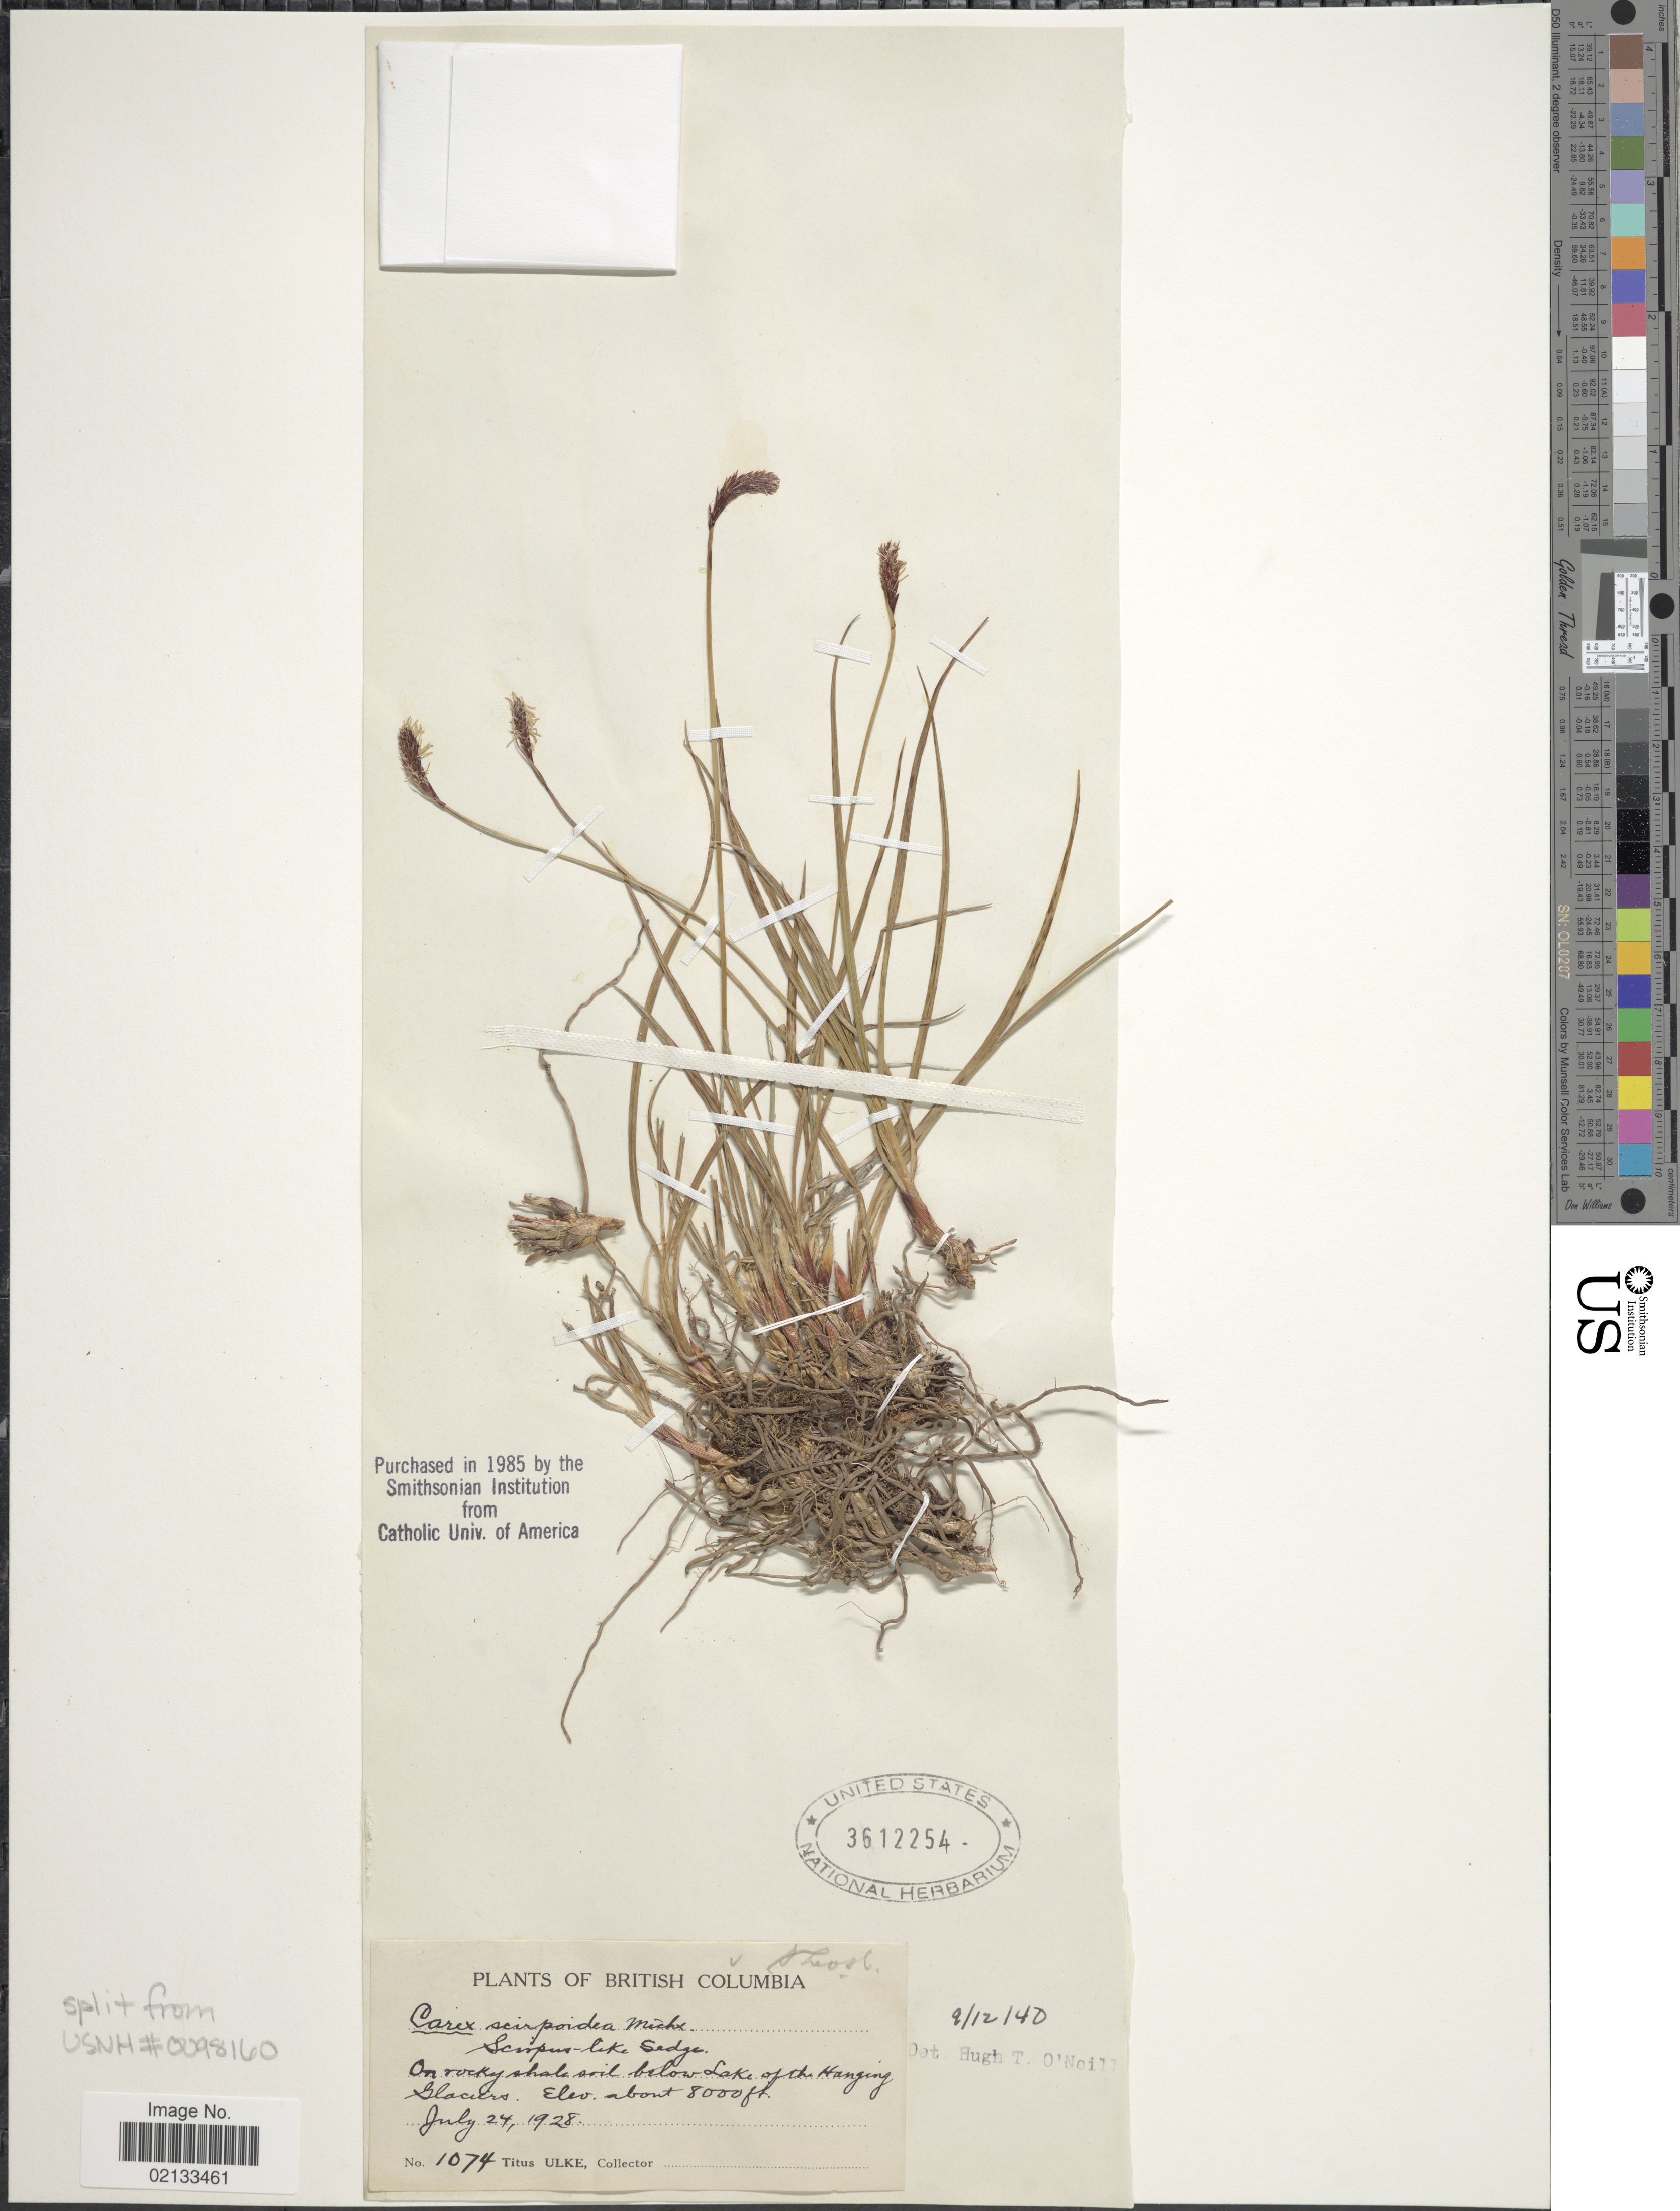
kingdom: Plantae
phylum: Tracheophyta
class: Liliopsida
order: Poales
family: Cyperaceae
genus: Carex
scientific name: Carex scirpoidea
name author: Michx.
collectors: T. Ulke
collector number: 1074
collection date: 1928-07-24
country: Canada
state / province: British Columbia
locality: On rocky shale soil below Lake of the Hanging Glaciers.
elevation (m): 2438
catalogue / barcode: US 3612254